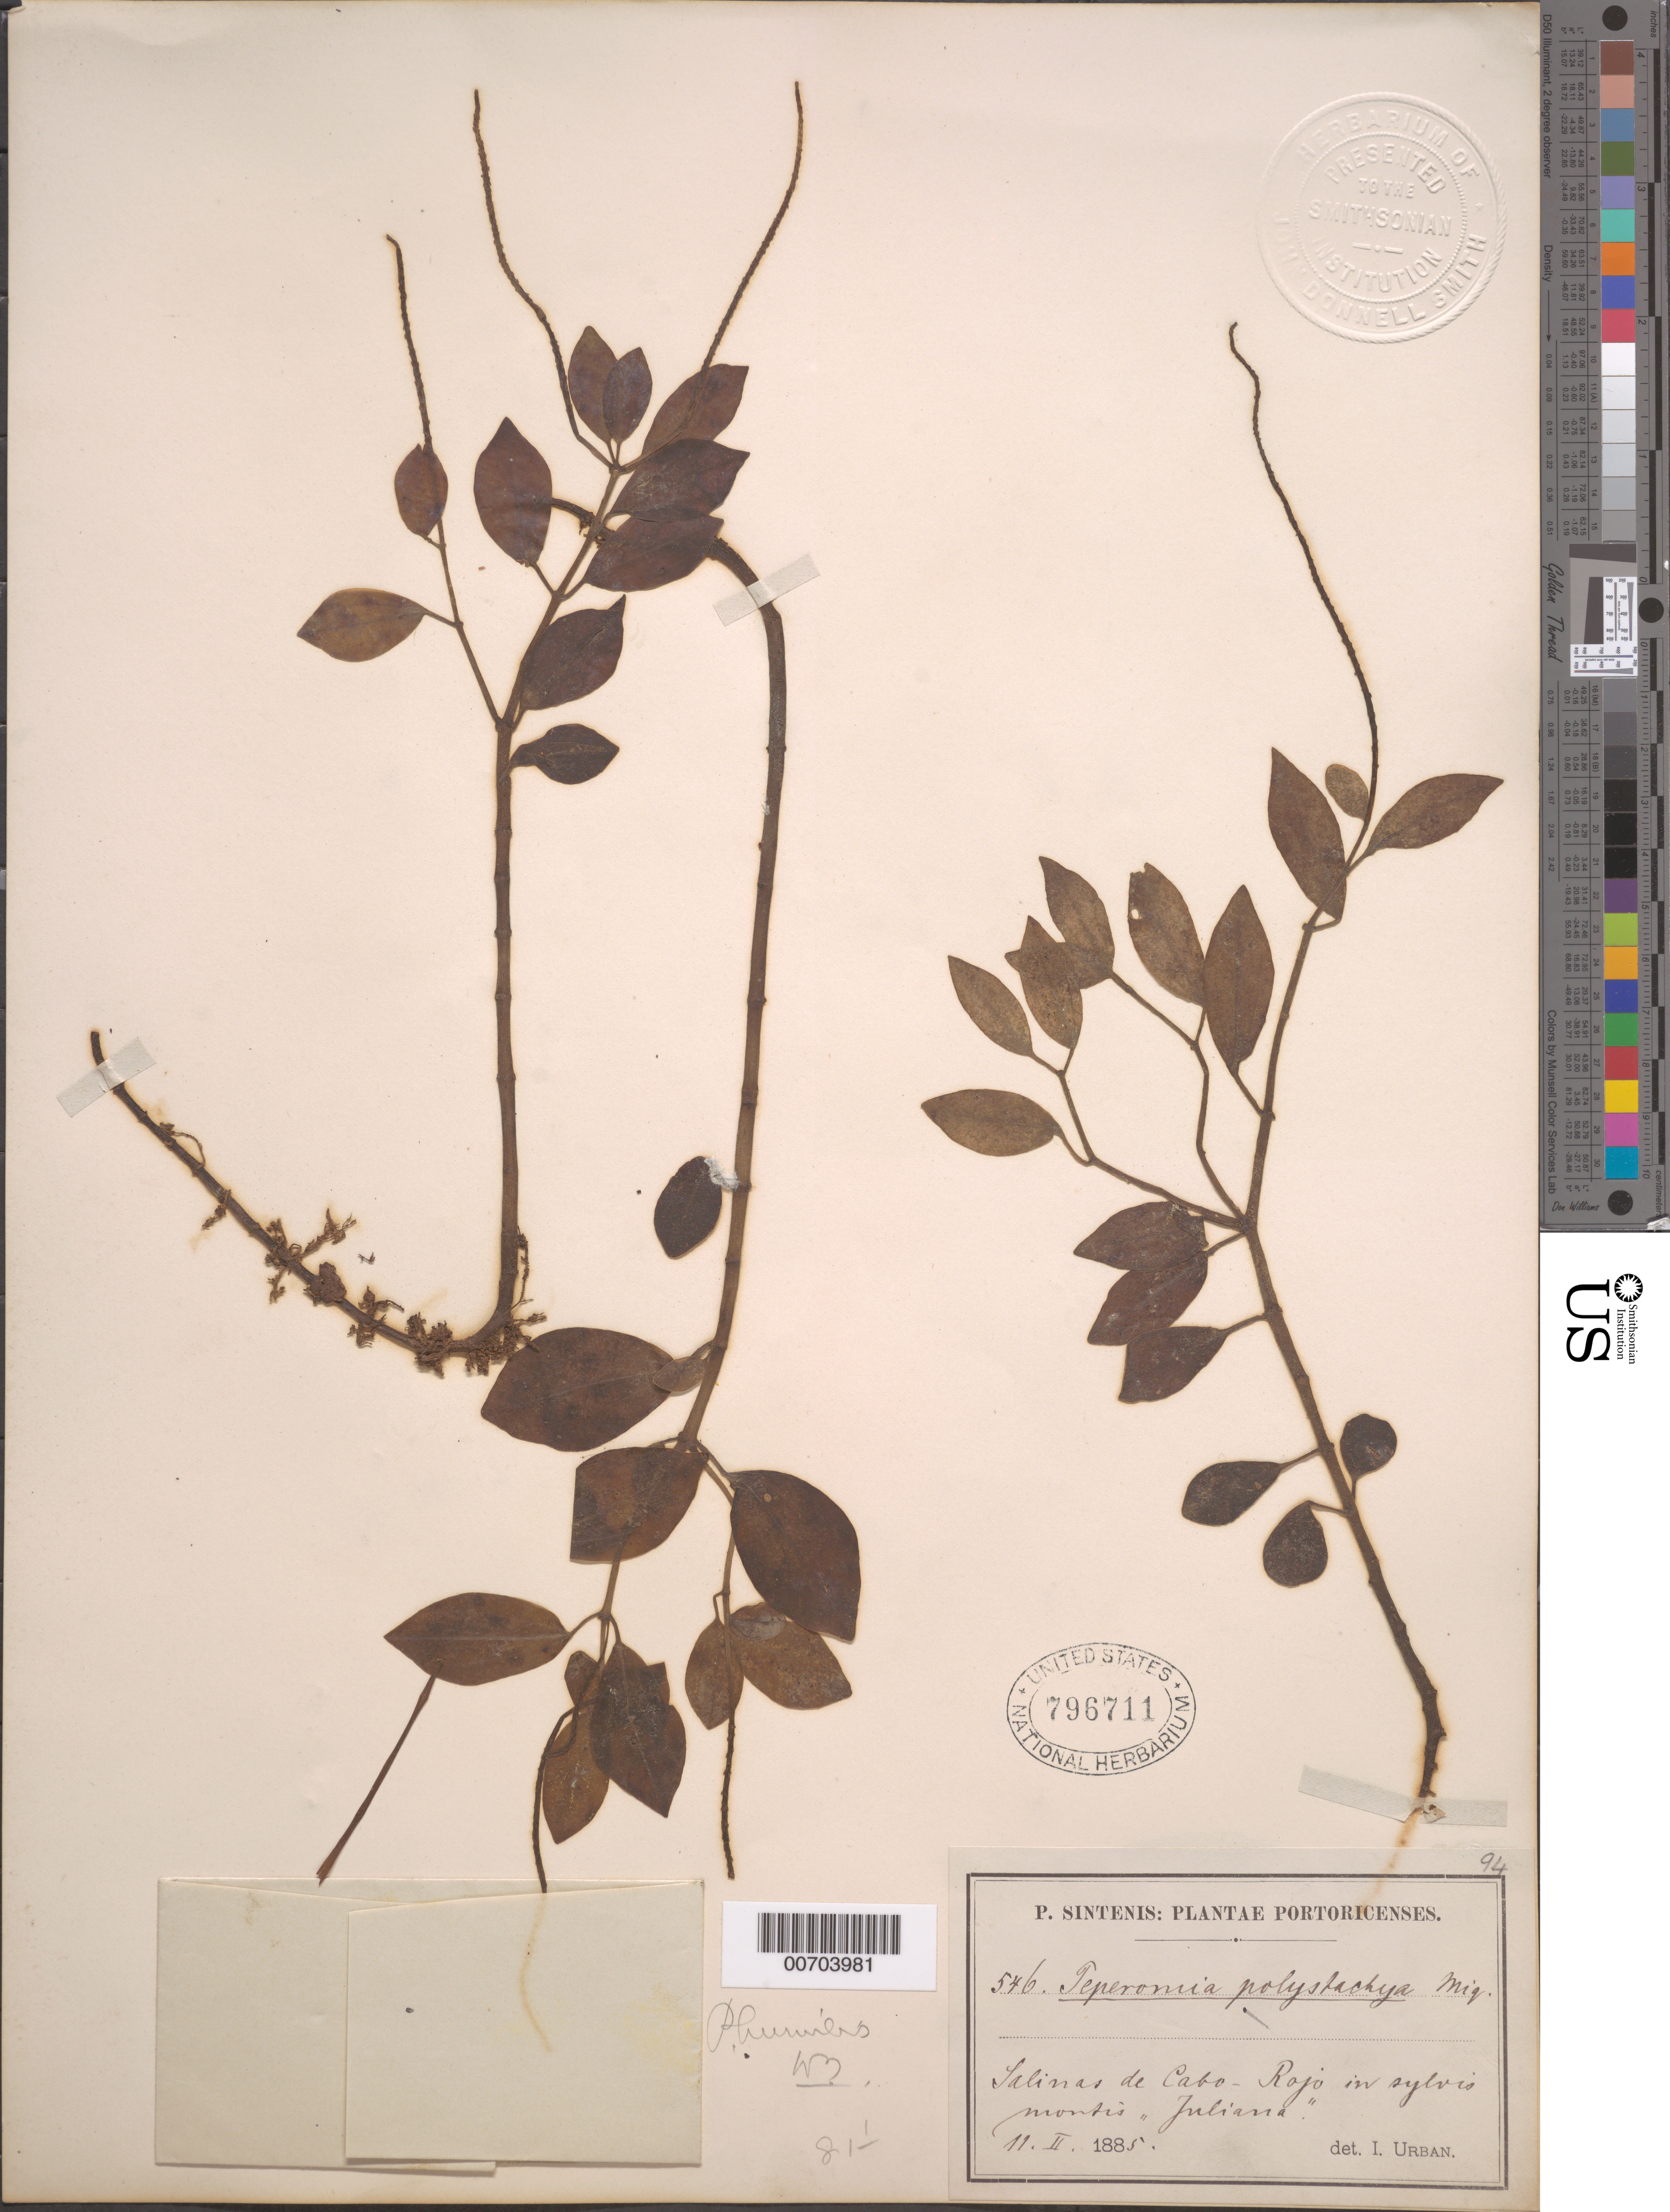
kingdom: Plantae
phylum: Tracheophyta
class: Magnoliopsida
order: Piperales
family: Piperaceae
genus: Peperomia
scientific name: Peperomia polystachya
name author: (Aiton) Hook.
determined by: Urban, Ignatz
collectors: P. Sintenis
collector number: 546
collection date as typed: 11 Feb 1885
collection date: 1885-02-11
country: Puerto Rico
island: Greater Antilles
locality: Salinas de Cabo-Rojo in sylvia montis Juliana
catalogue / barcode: US 796711